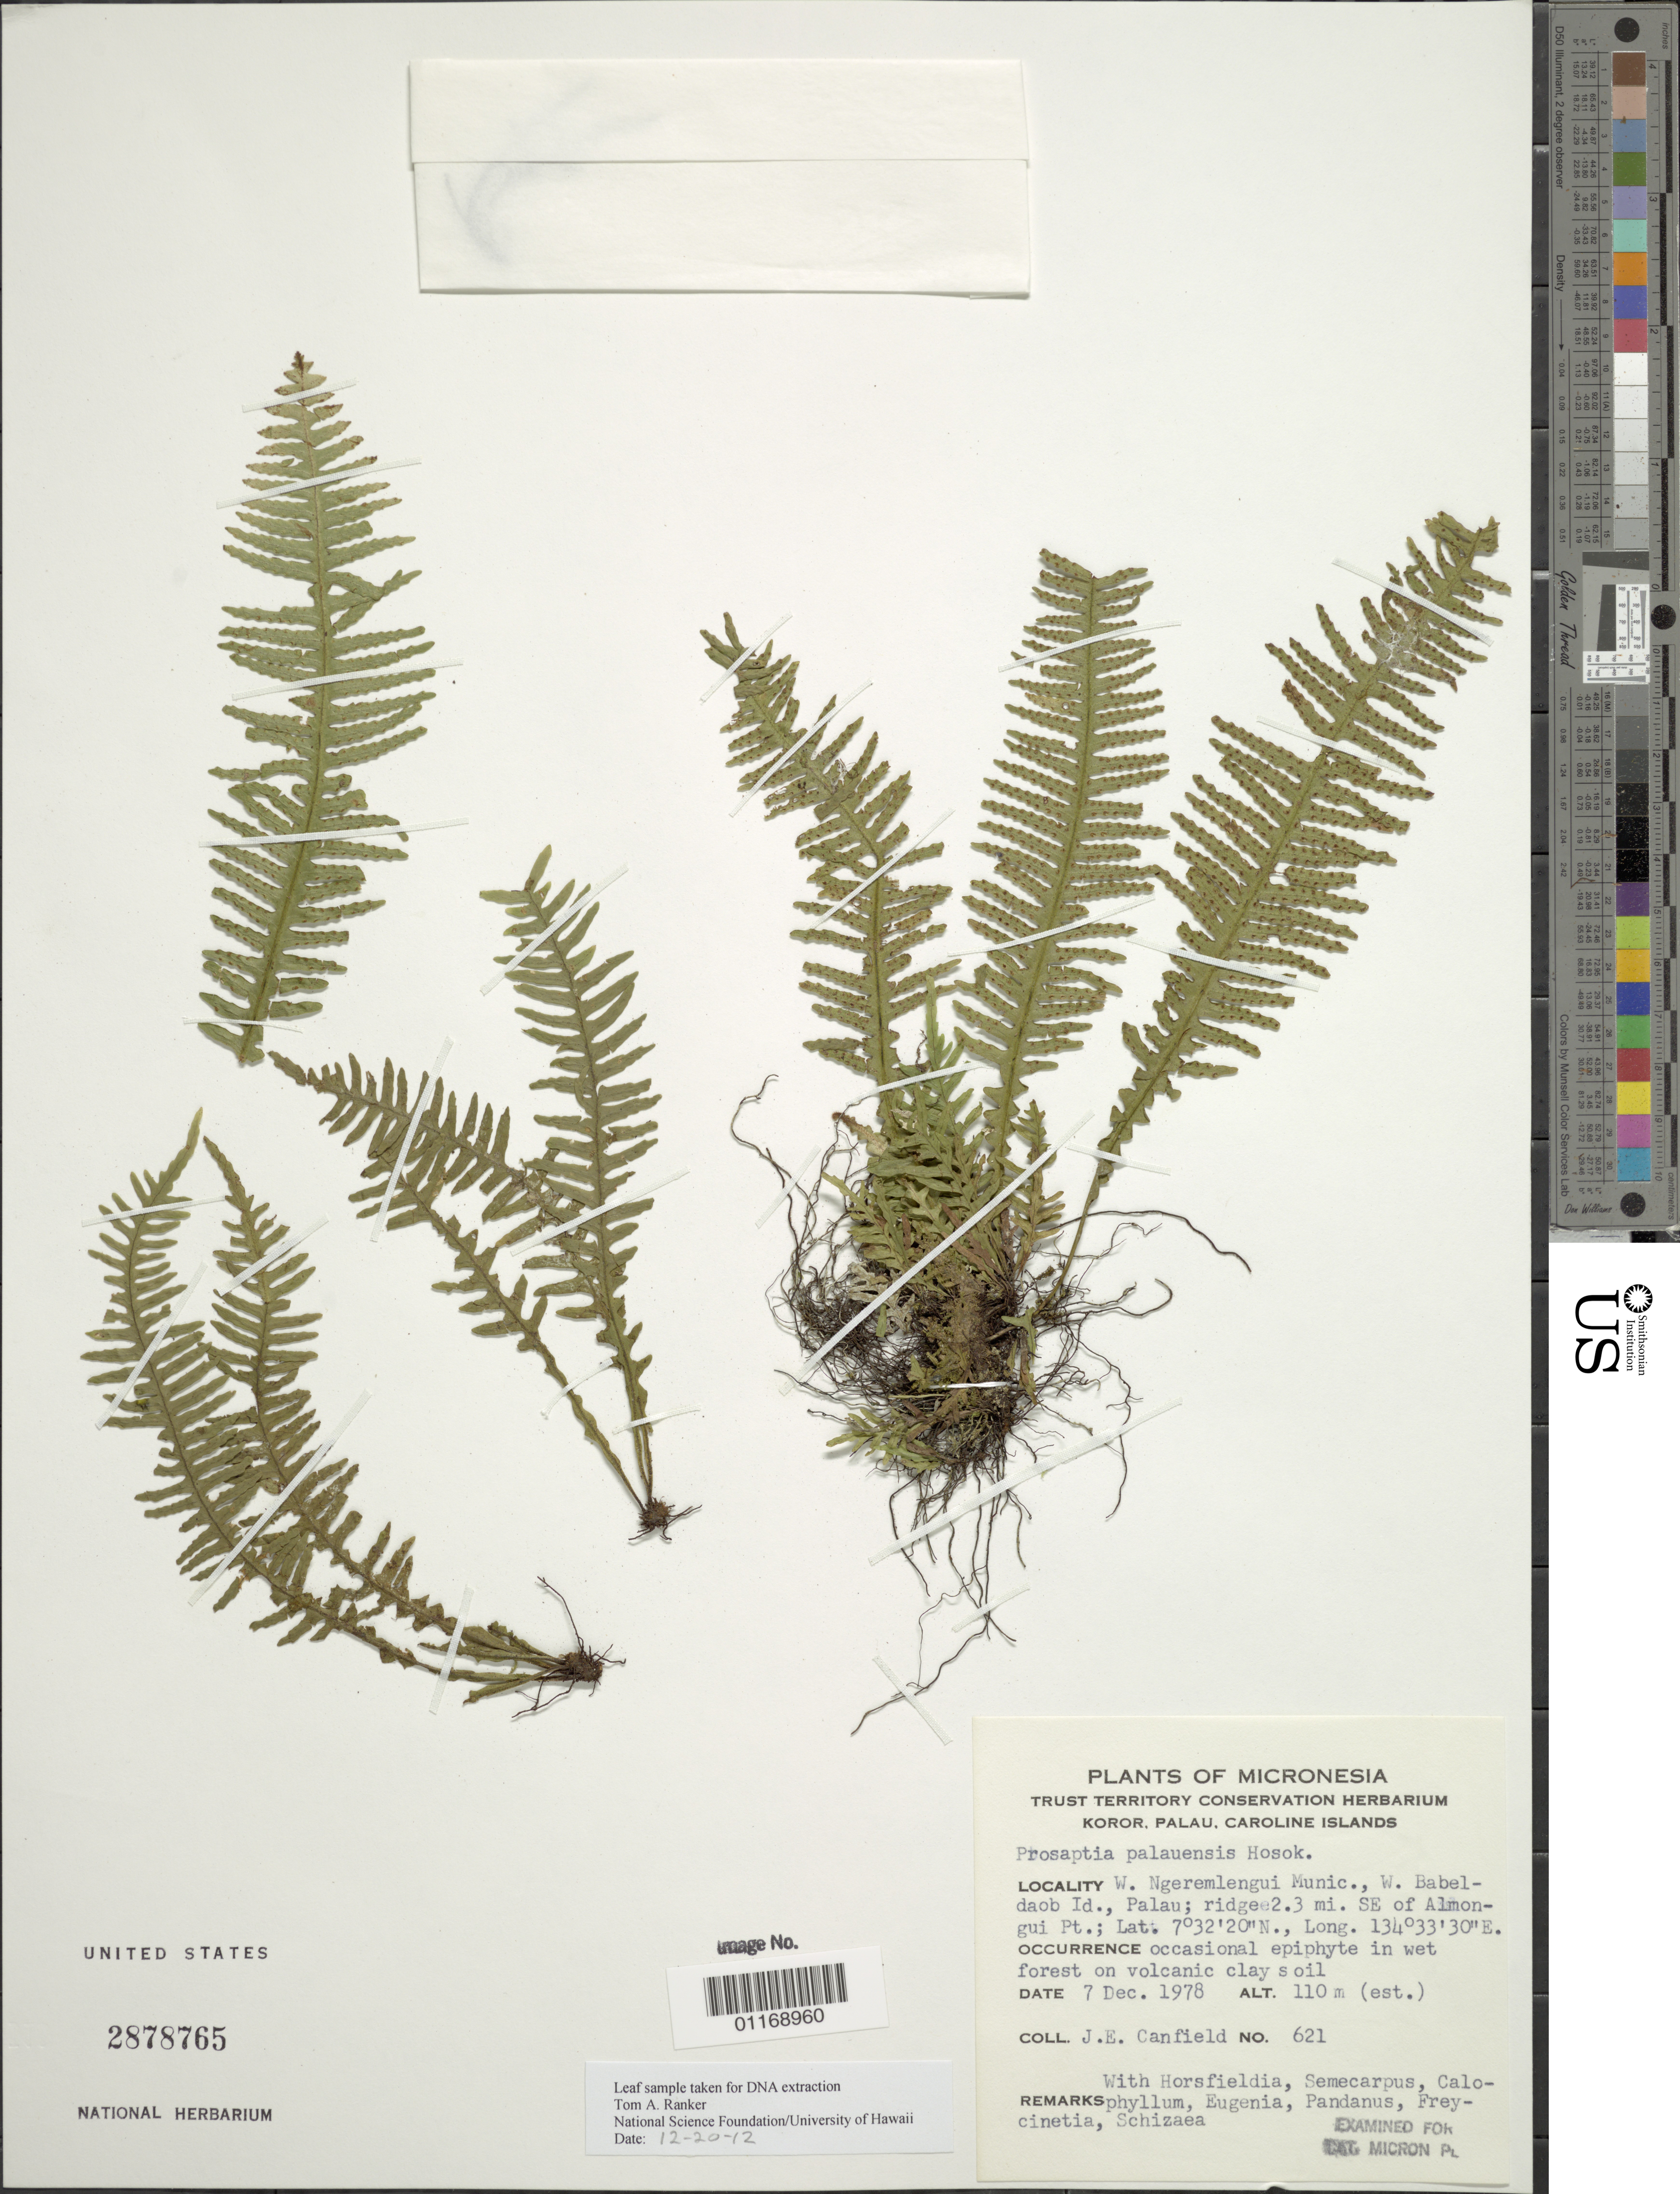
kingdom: Plantae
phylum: Tracheophyta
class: Polypodiopsida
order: Polypodiales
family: Polypodiaceae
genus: Prosaptia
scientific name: Prosaptia palauensis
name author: Hosok.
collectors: J. E. Canfield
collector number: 621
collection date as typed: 07 Dec 1978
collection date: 1978-12-07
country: Palau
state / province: Ngeremlengui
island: Babeldaob [Babelthuap]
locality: West ngeremlengui mun., Babeldaob i.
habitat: Wet forest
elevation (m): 110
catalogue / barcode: US 2878765